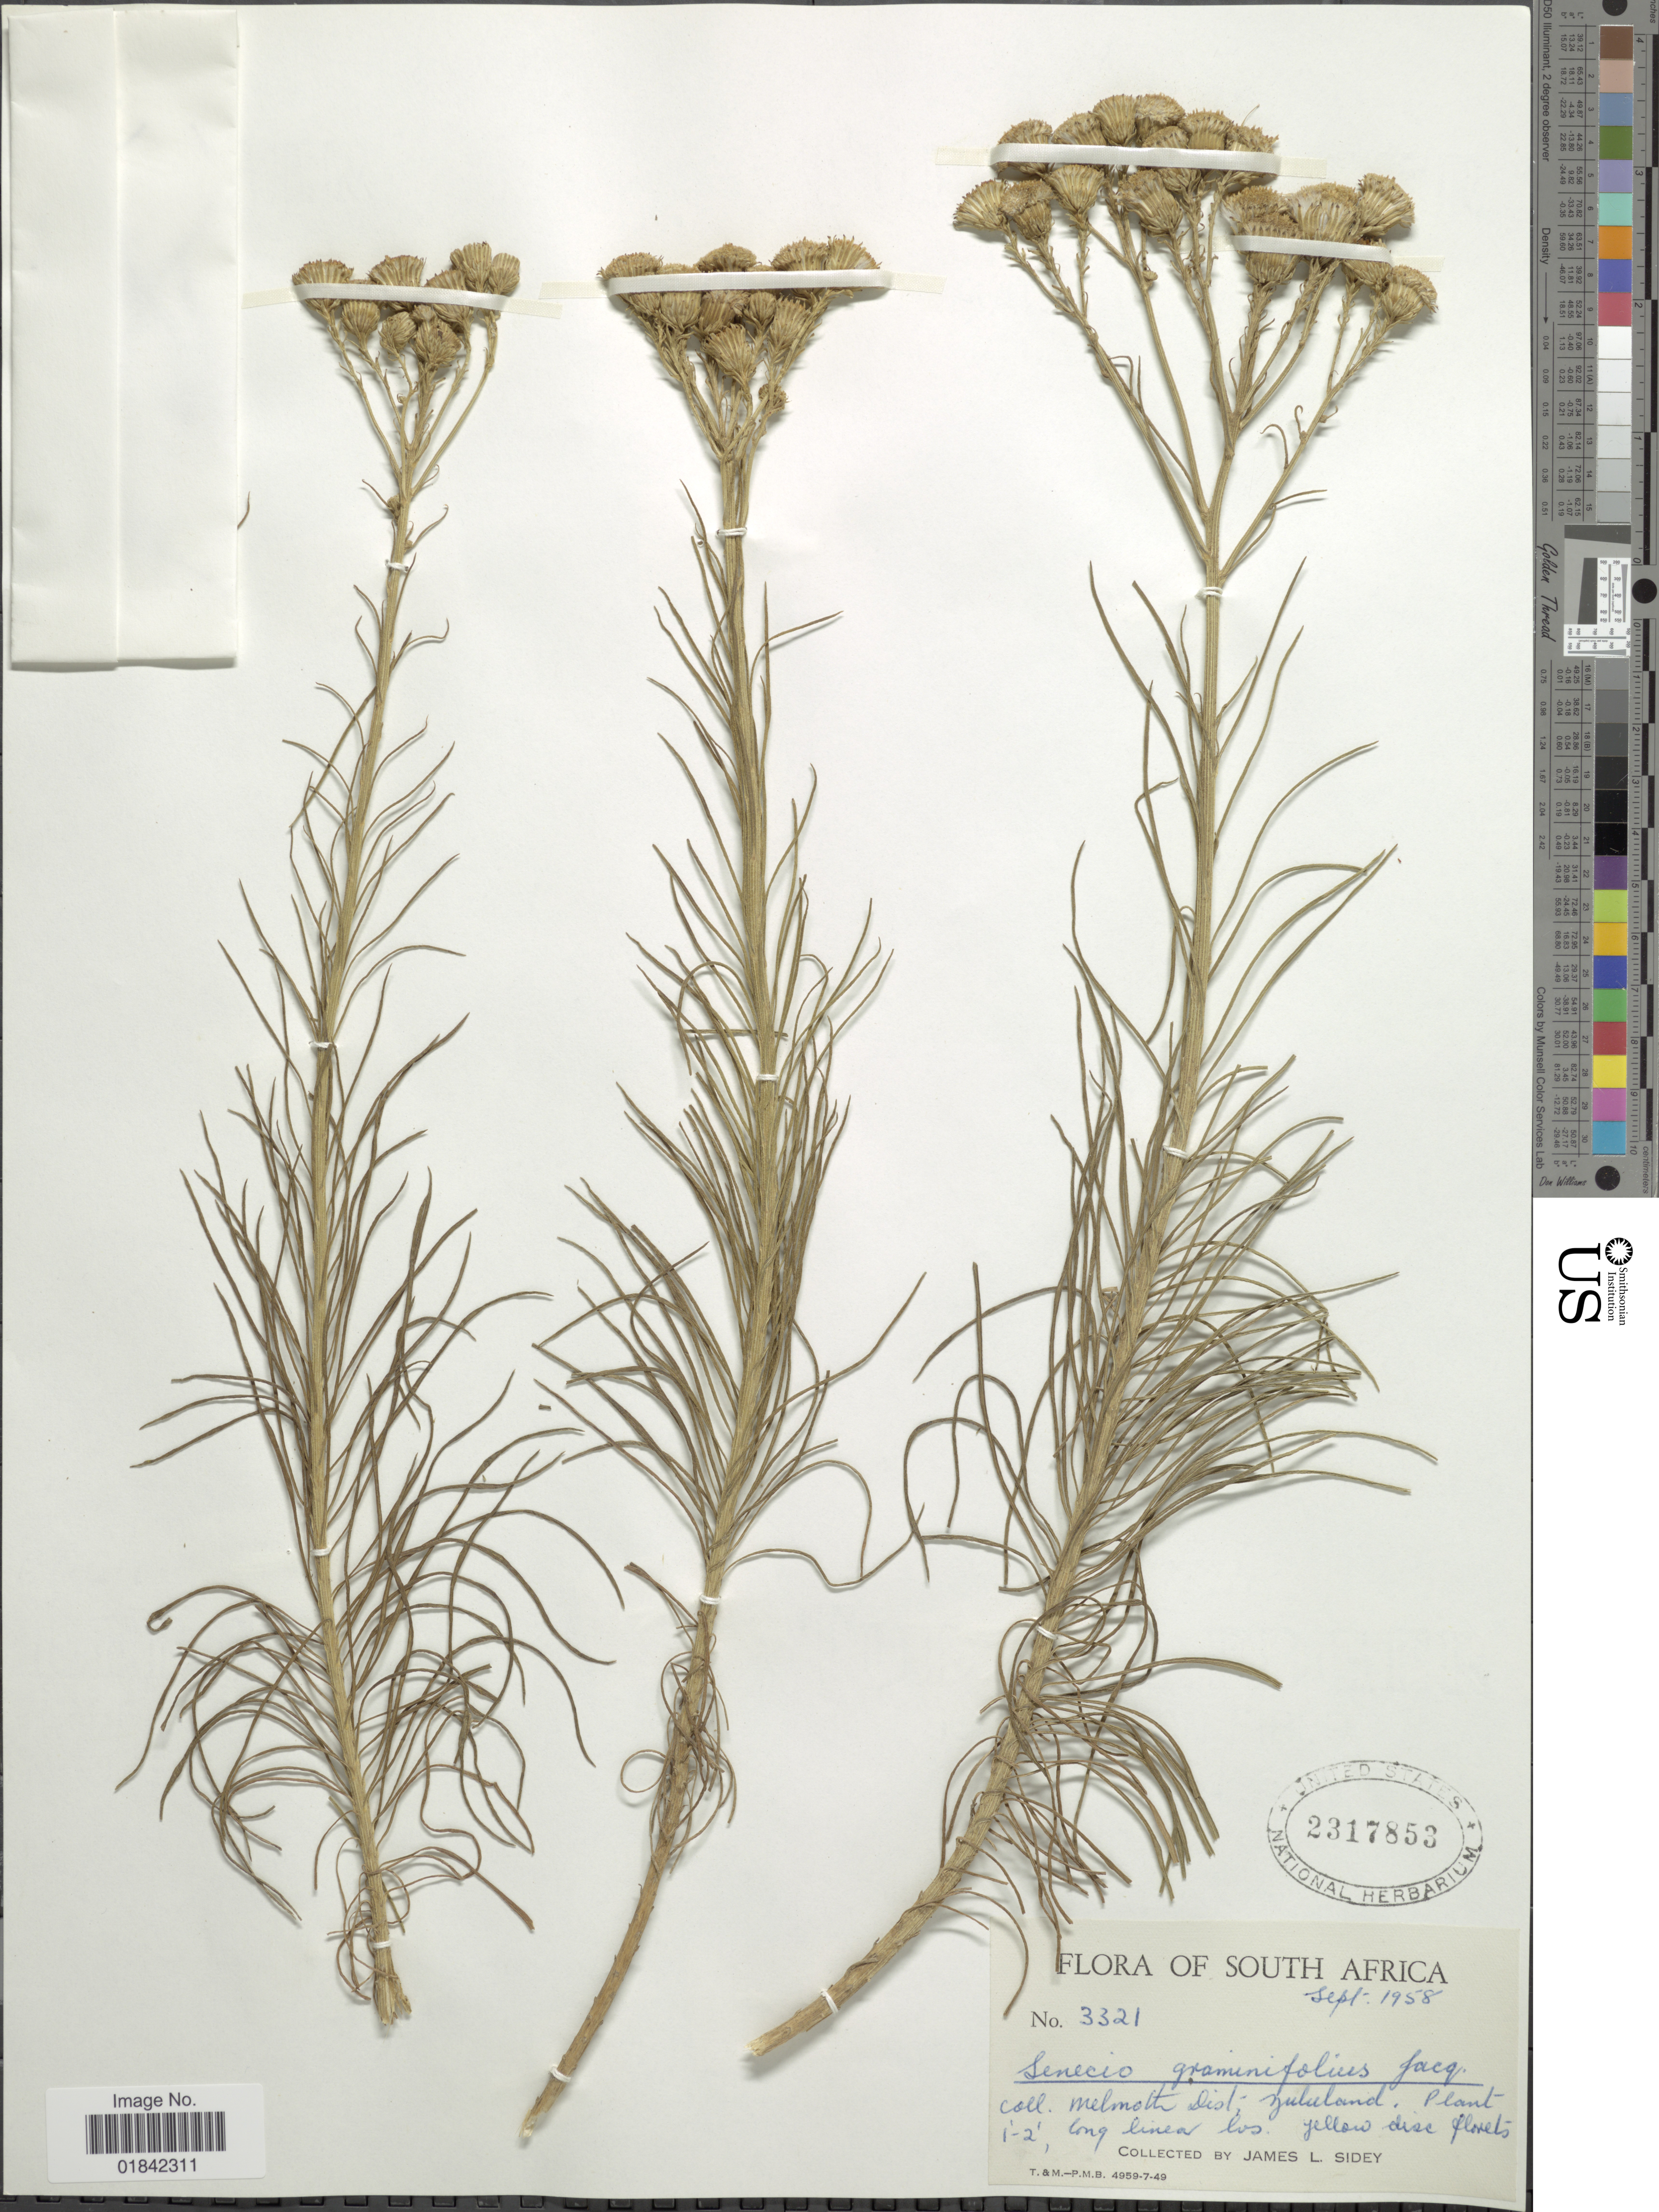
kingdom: Plantae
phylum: Tracheophyta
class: Magnoliopsida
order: Asterales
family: Asteraceae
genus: Senecio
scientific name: Senecio graminifolius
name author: Jacq.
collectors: J. L. Sidey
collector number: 3321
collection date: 1958-09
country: South Africa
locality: Melmoth Dist., Zululand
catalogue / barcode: US 2317853